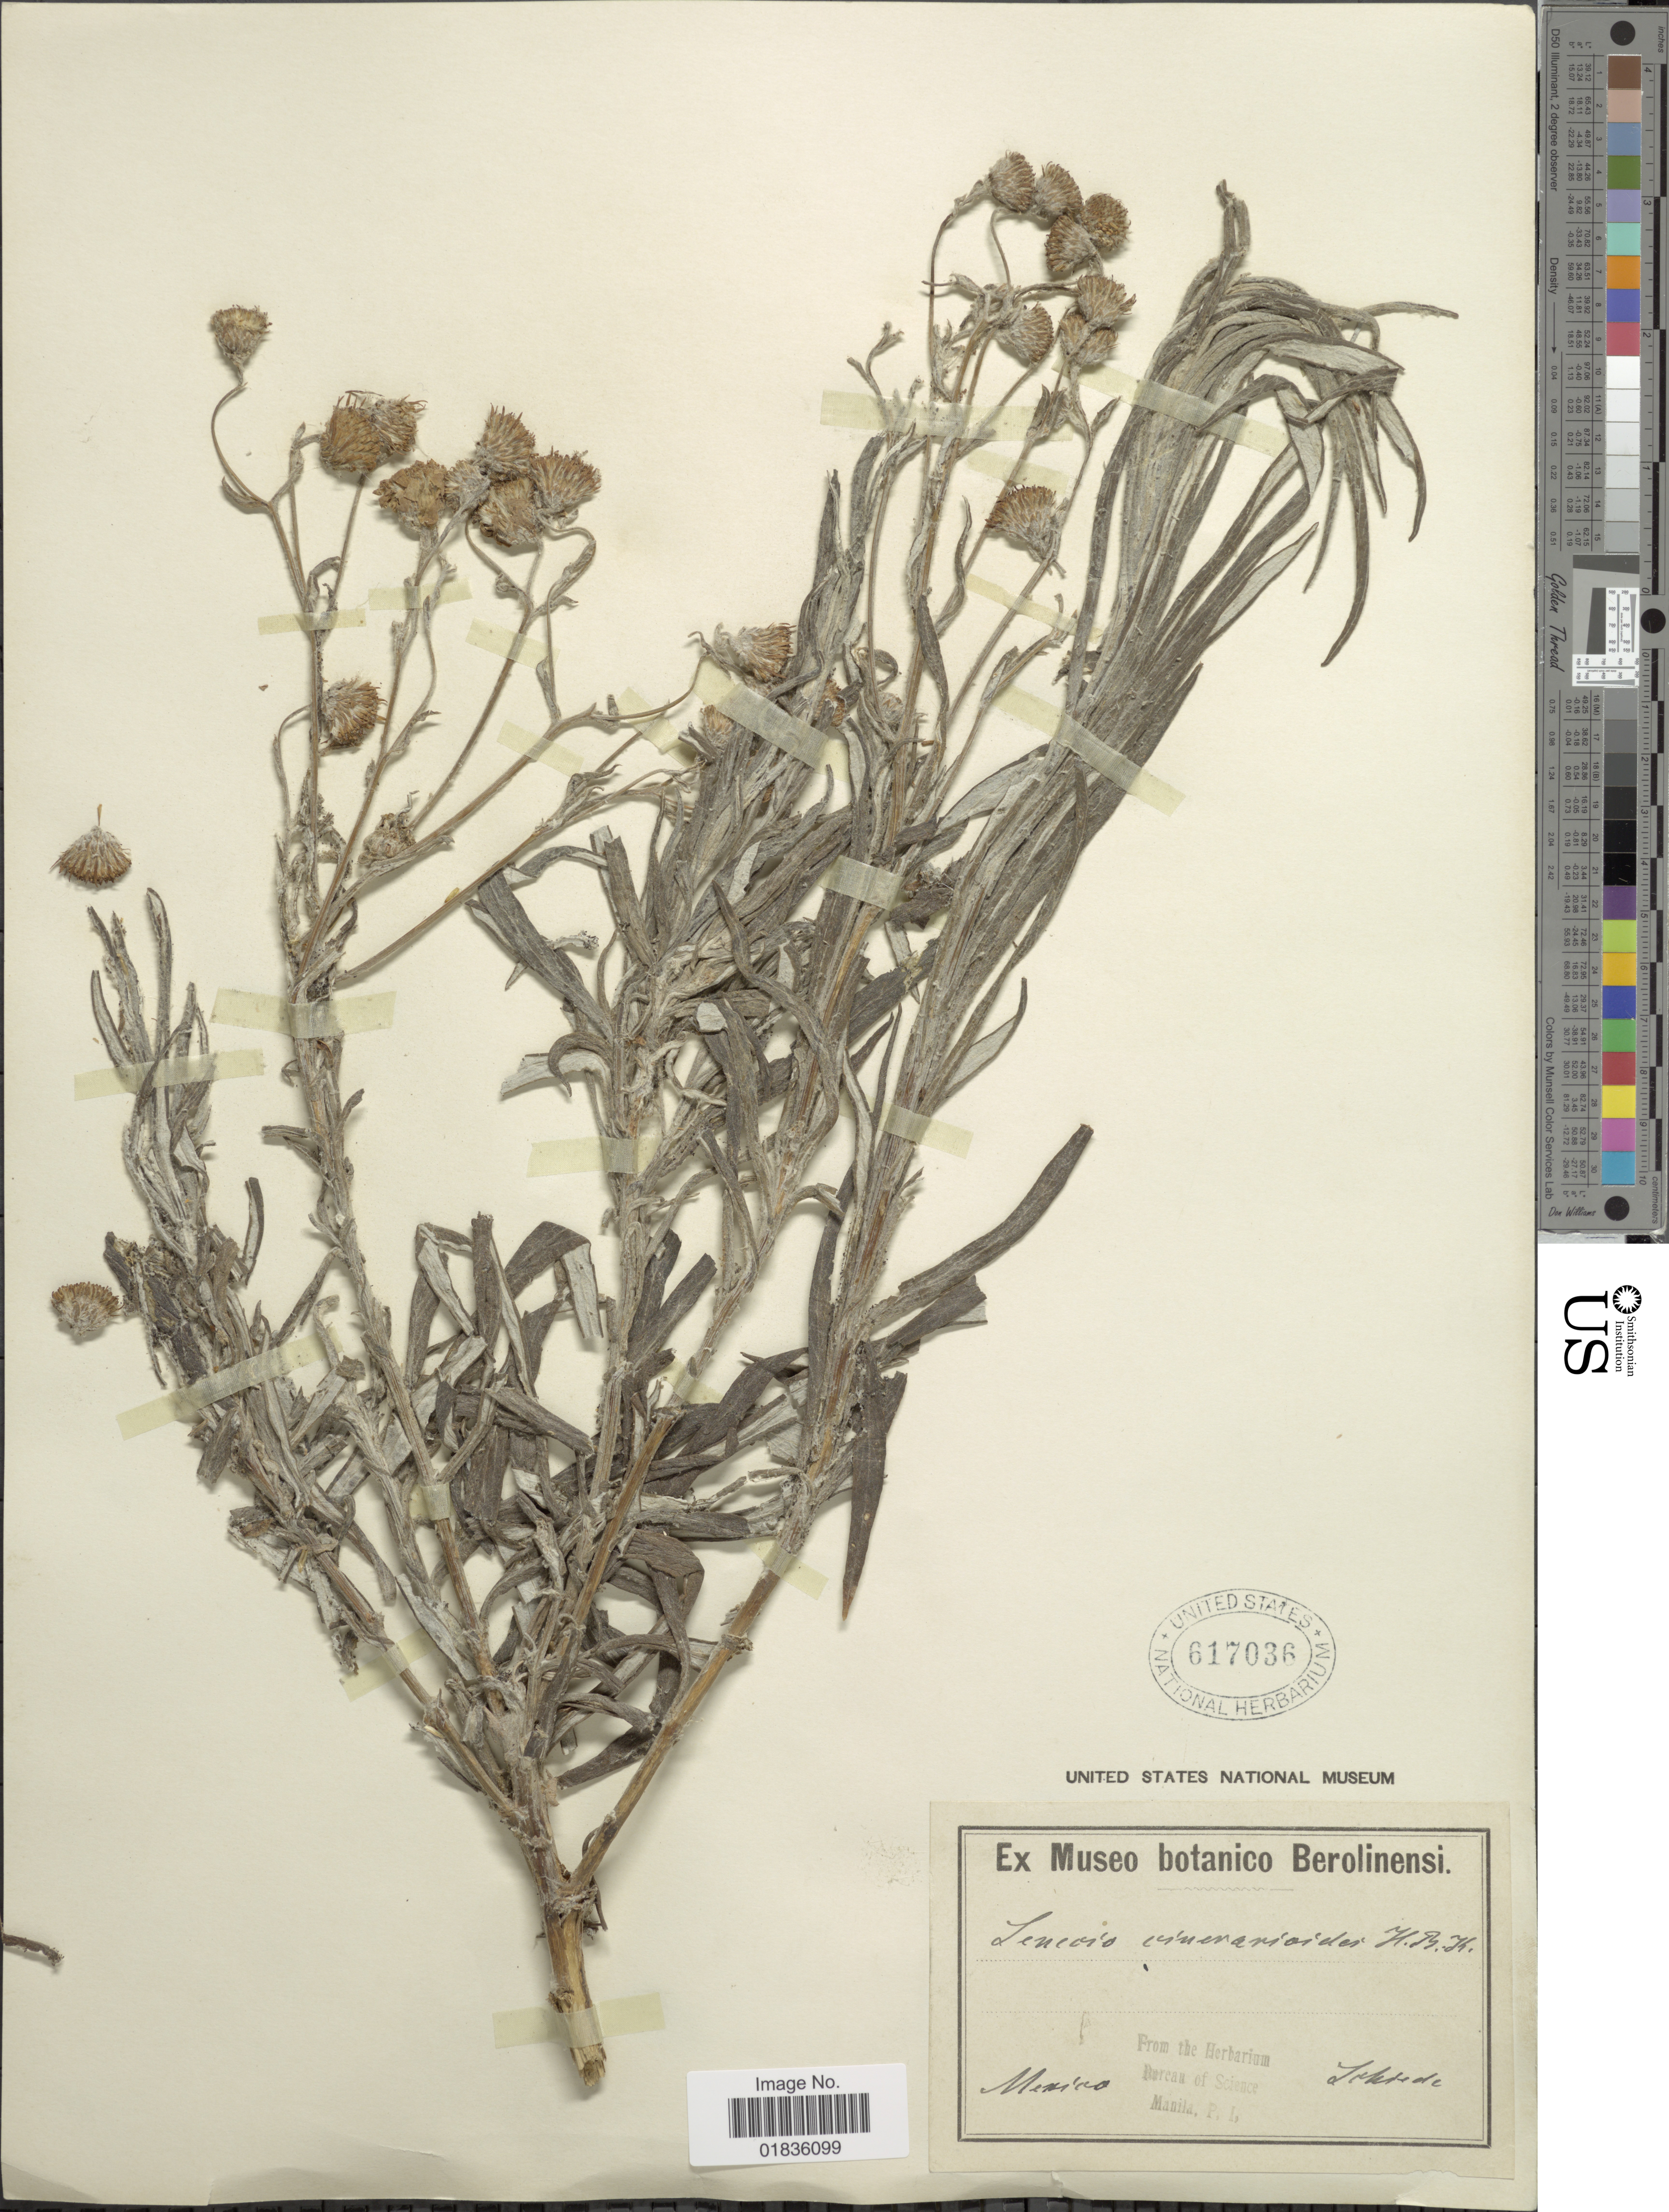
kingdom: Plantae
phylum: Tracheophyta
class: Magnoliopsida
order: Asterales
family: Asteraceae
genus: Senecio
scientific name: Senecio cinerarioides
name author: Kunth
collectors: Schiede, --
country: Mexico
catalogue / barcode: US 617036